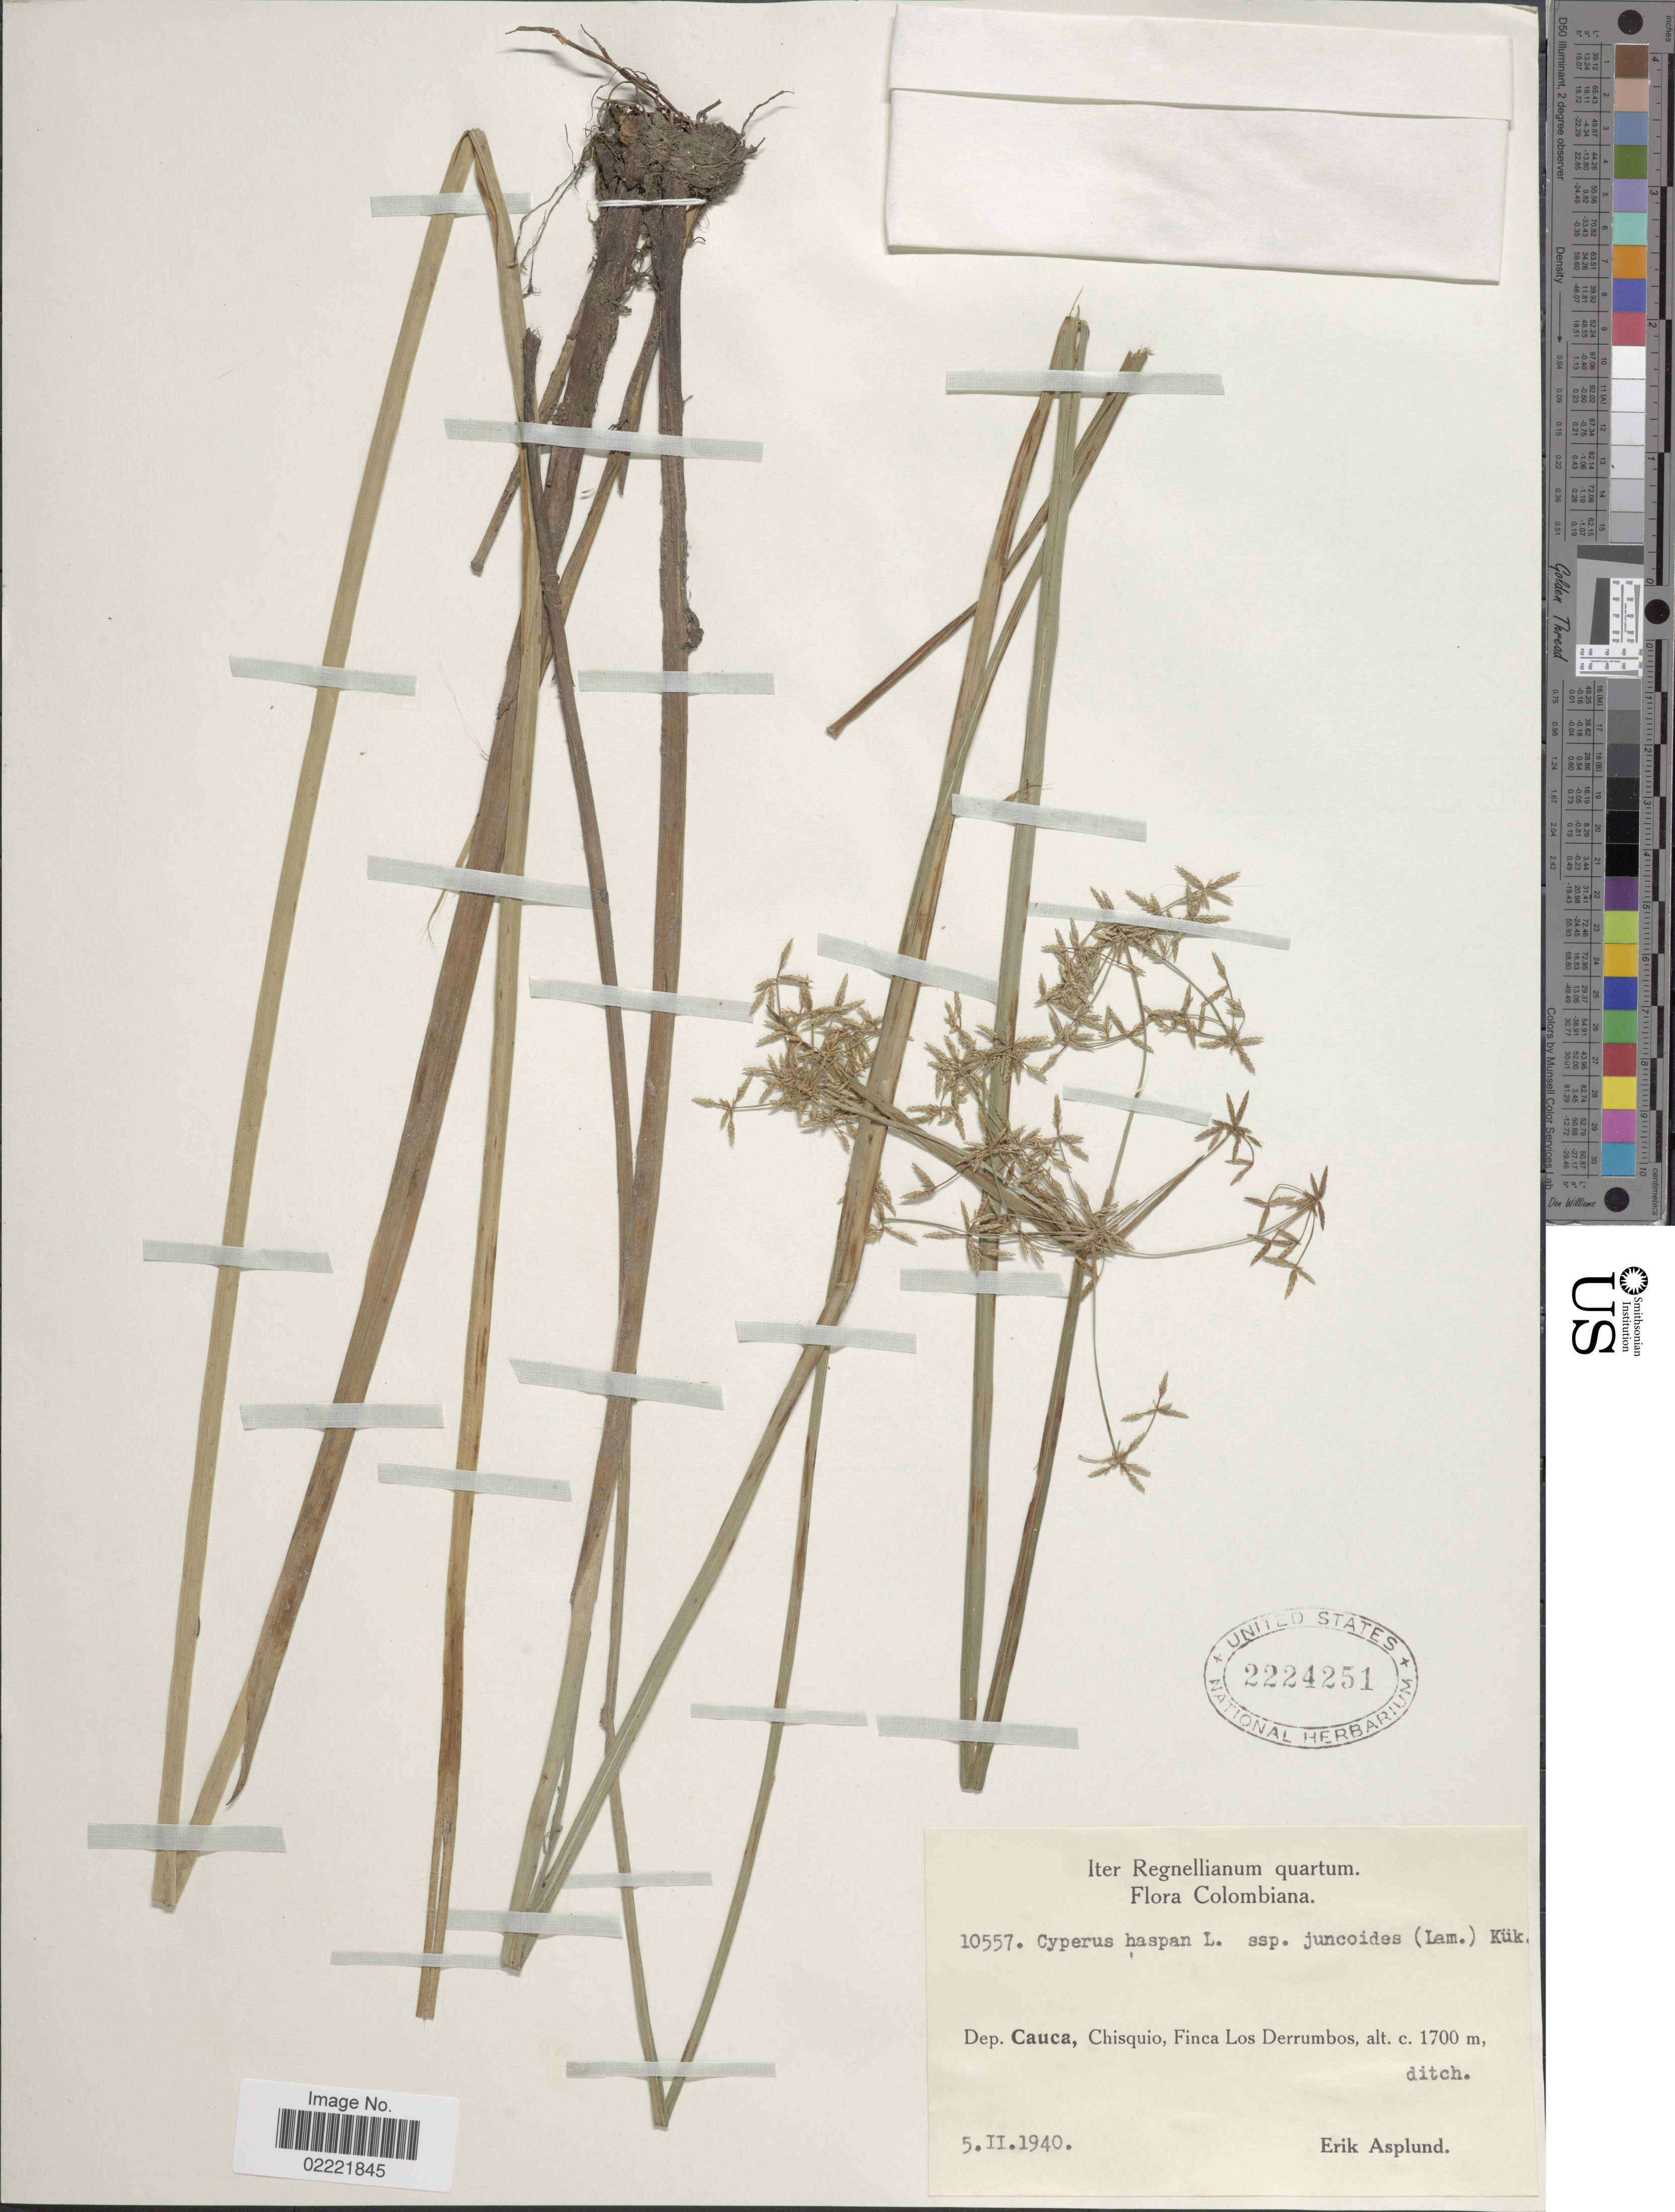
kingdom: Plantae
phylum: Tracheophyta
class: Liliopsida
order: Poales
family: Cyperaceae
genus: Cyperus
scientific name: Cyperus haspan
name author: L.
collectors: E. Asplund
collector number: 10557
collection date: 1940-02-05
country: Colombia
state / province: Cauca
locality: Chisquio, Finca Los Derrumbos, ditch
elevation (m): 1700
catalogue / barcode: US 2224251